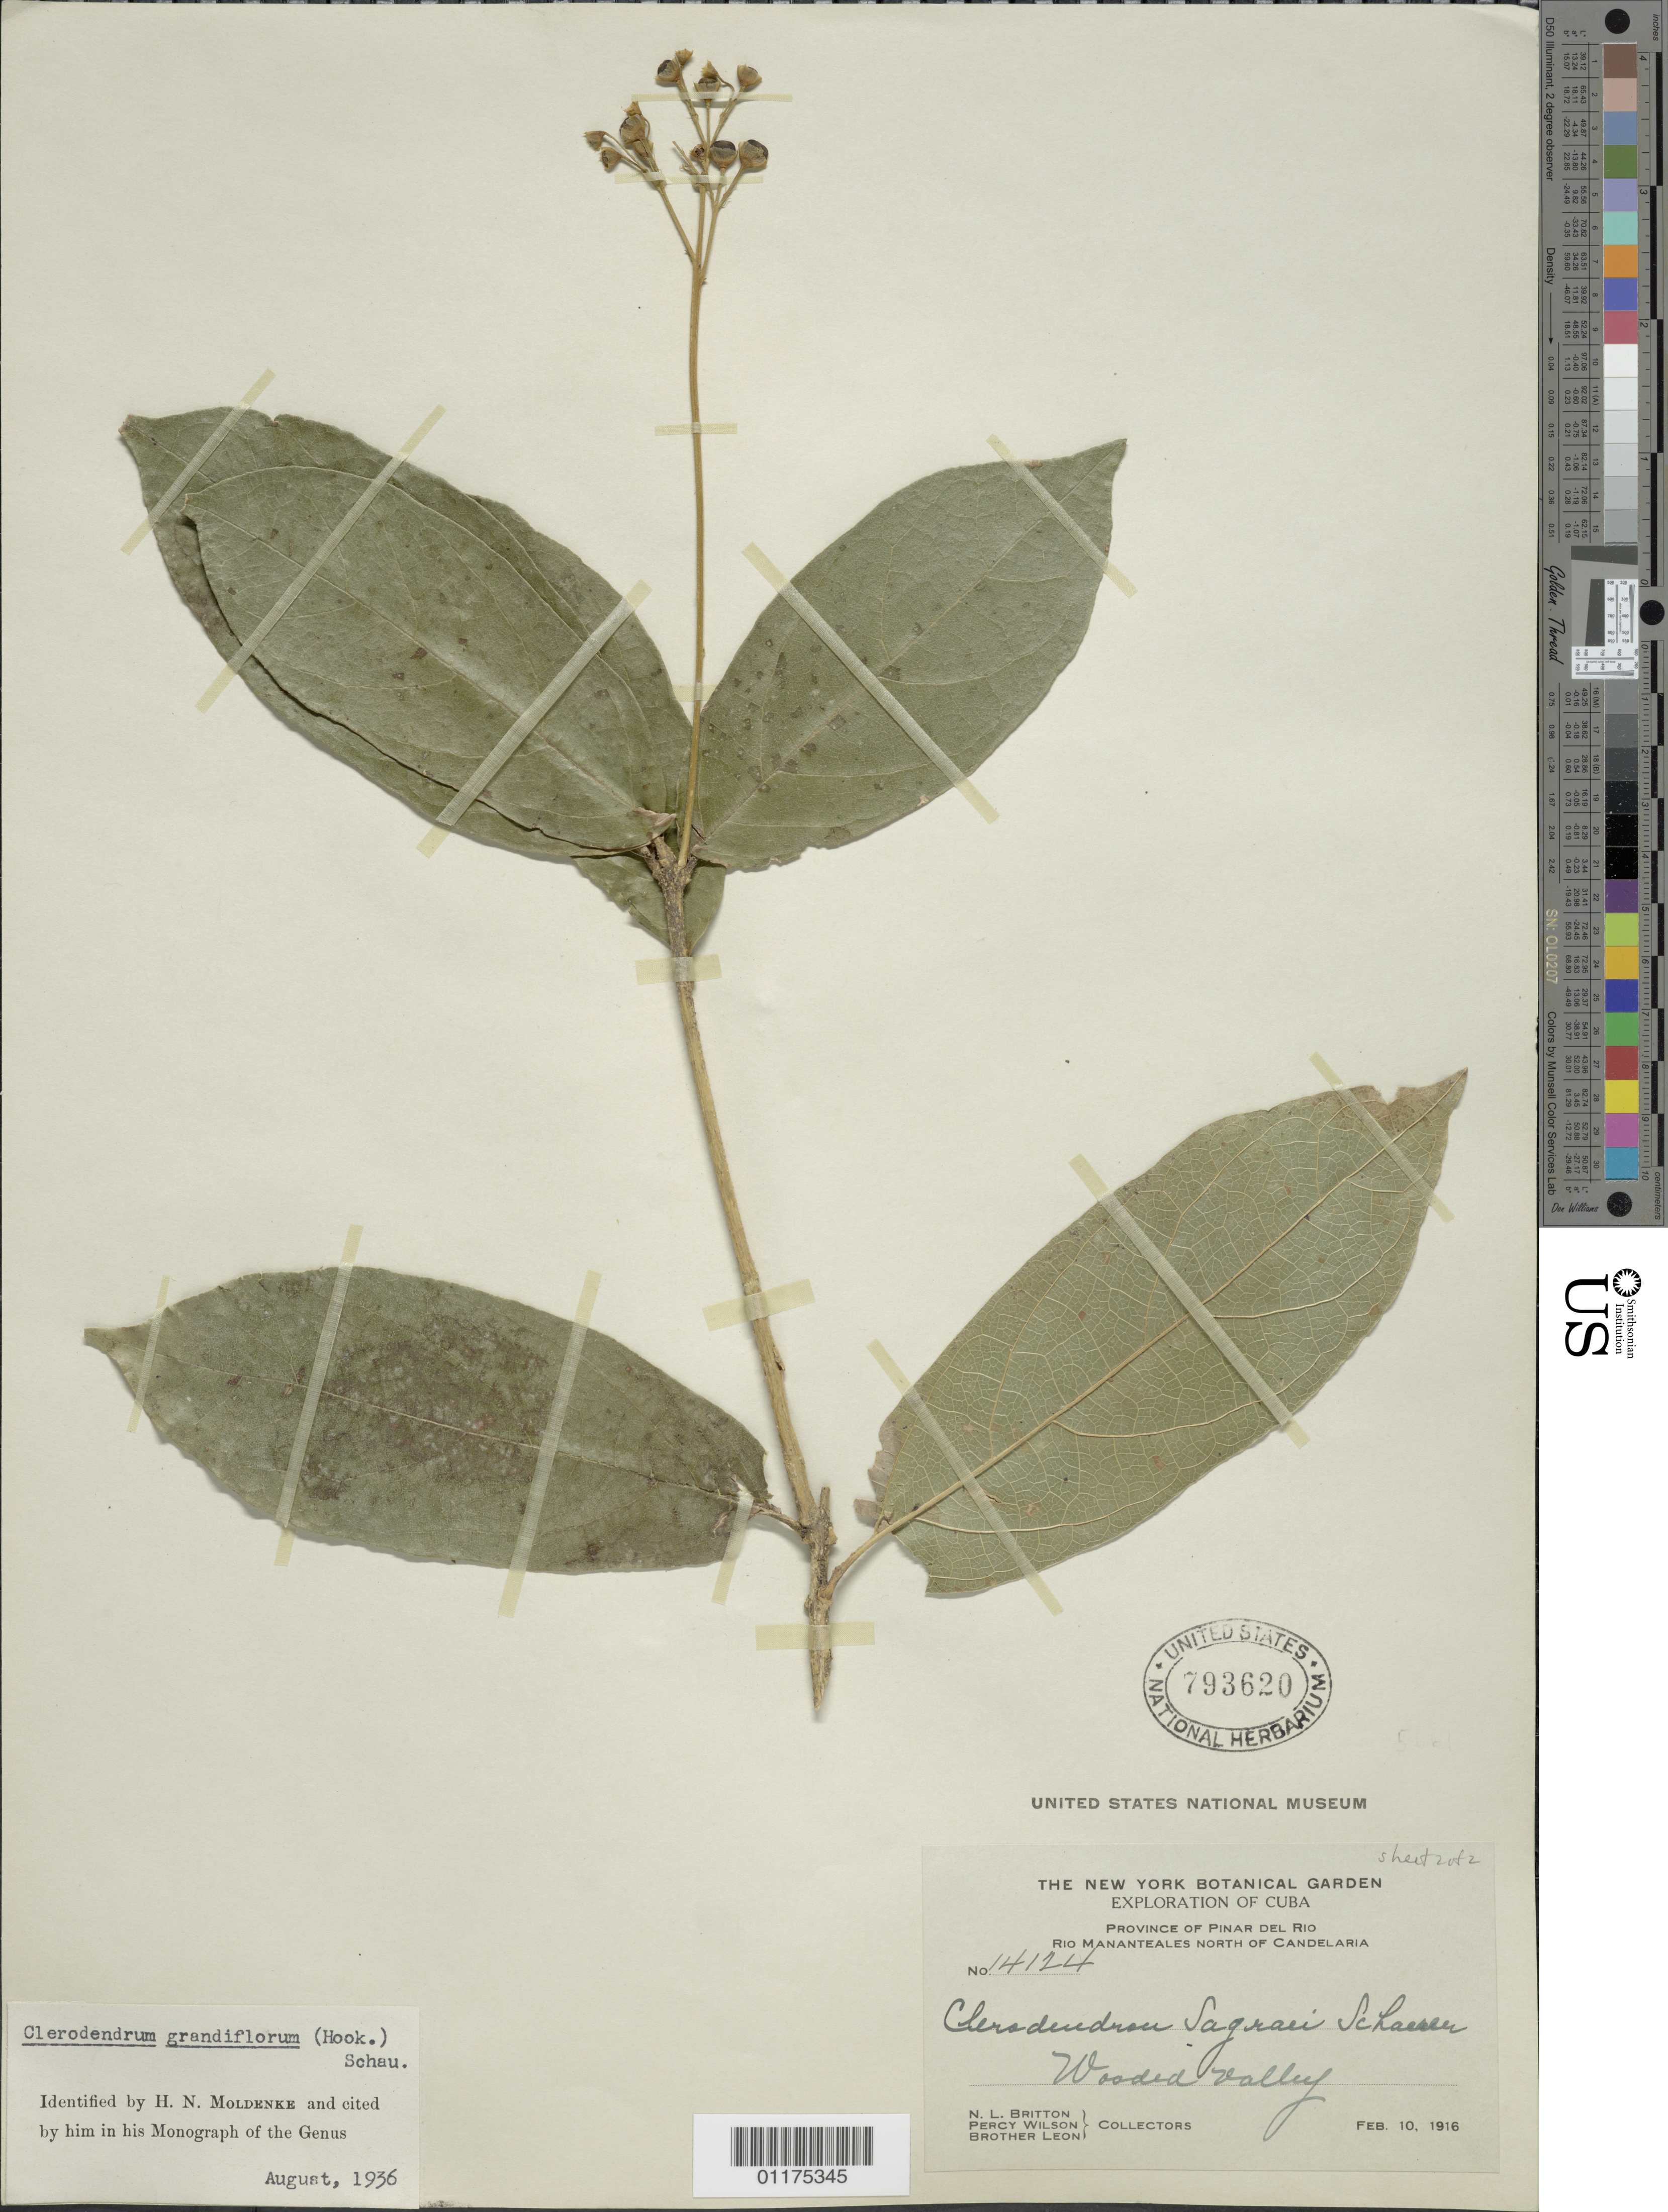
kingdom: Plantae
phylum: Tracheophyta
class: Magnoliopsida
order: Lamiales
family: Lamiaceae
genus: Clerodendrum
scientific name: Clerodendrum grandiflorum subsp. grandiflorum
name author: (Hook.) Schauer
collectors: N. Britton, P. Wilson & Bro. León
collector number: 14124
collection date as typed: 10 Feb 1916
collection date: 1916-02-10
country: Cuba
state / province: Pinar del Rio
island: Cuba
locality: Rio Mananteales N. of Cadelaria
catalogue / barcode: US 793620